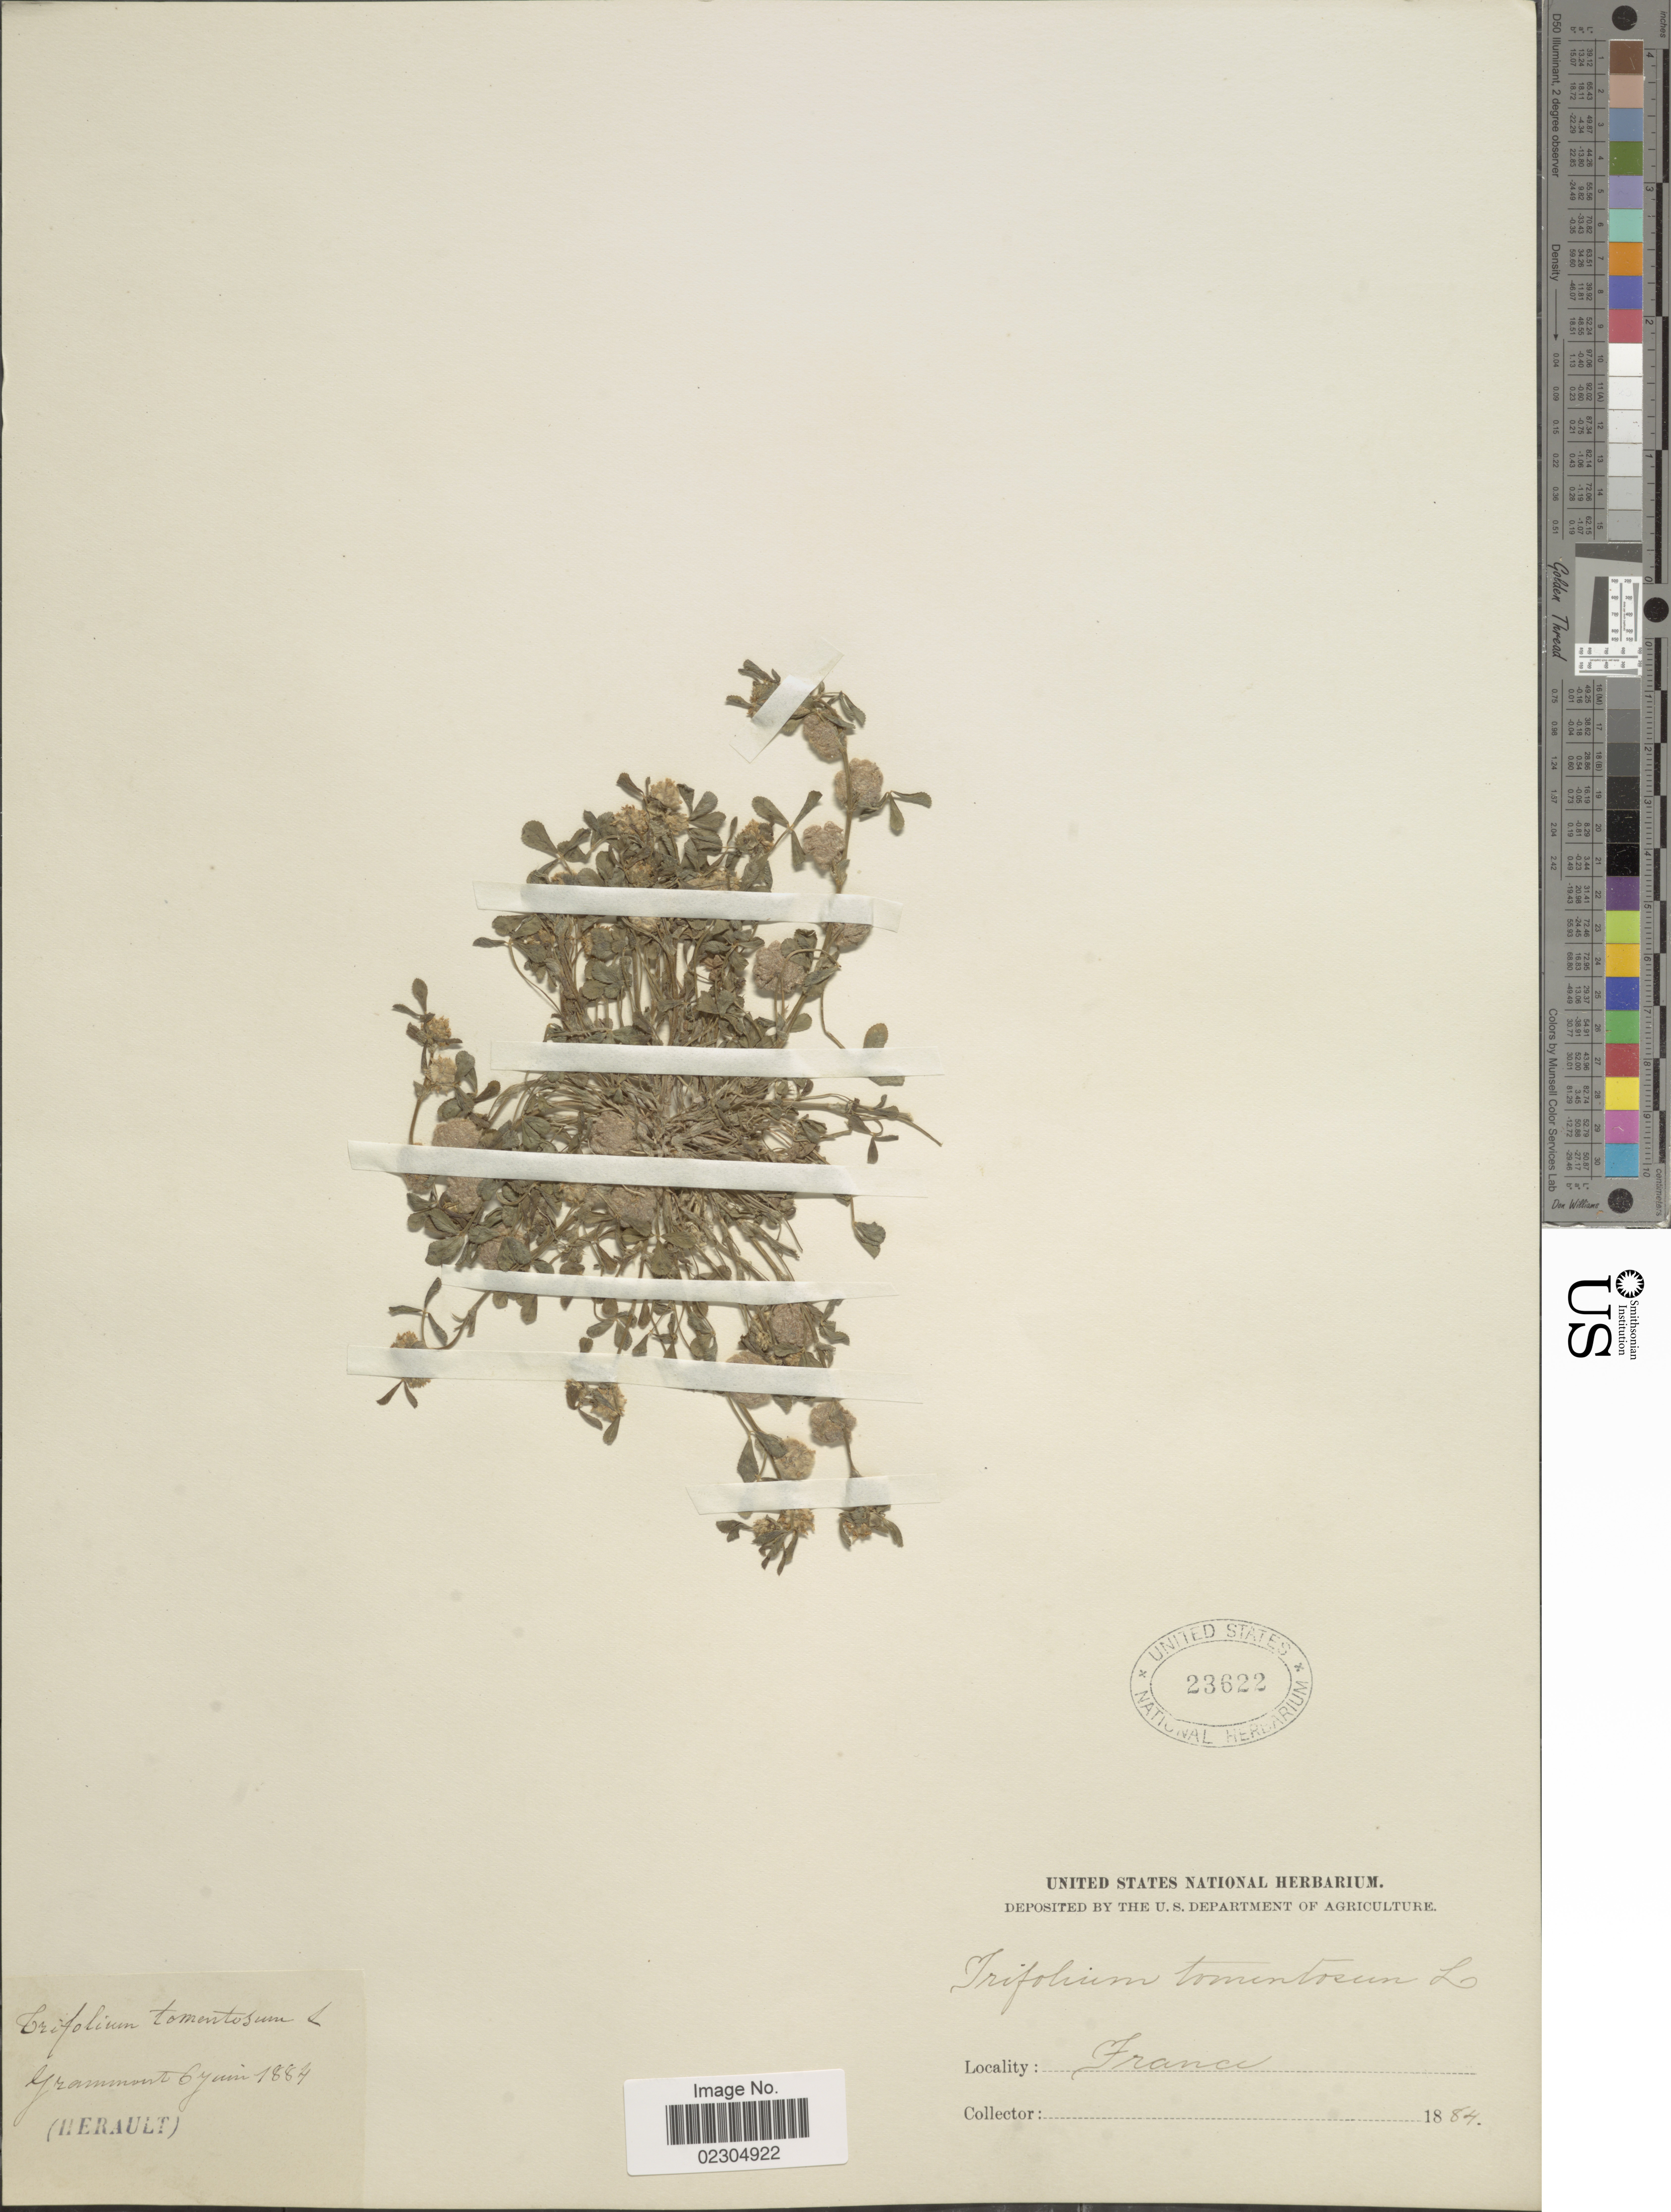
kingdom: Plantae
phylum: Tracheophyta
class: Magnoliopsida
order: Fabales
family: Fabaceae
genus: Trifolium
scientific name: Trifolium tomentosum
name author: L.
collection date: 1884-06-06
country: France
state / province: Occitanie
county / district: Hérault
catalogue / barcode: US 23622